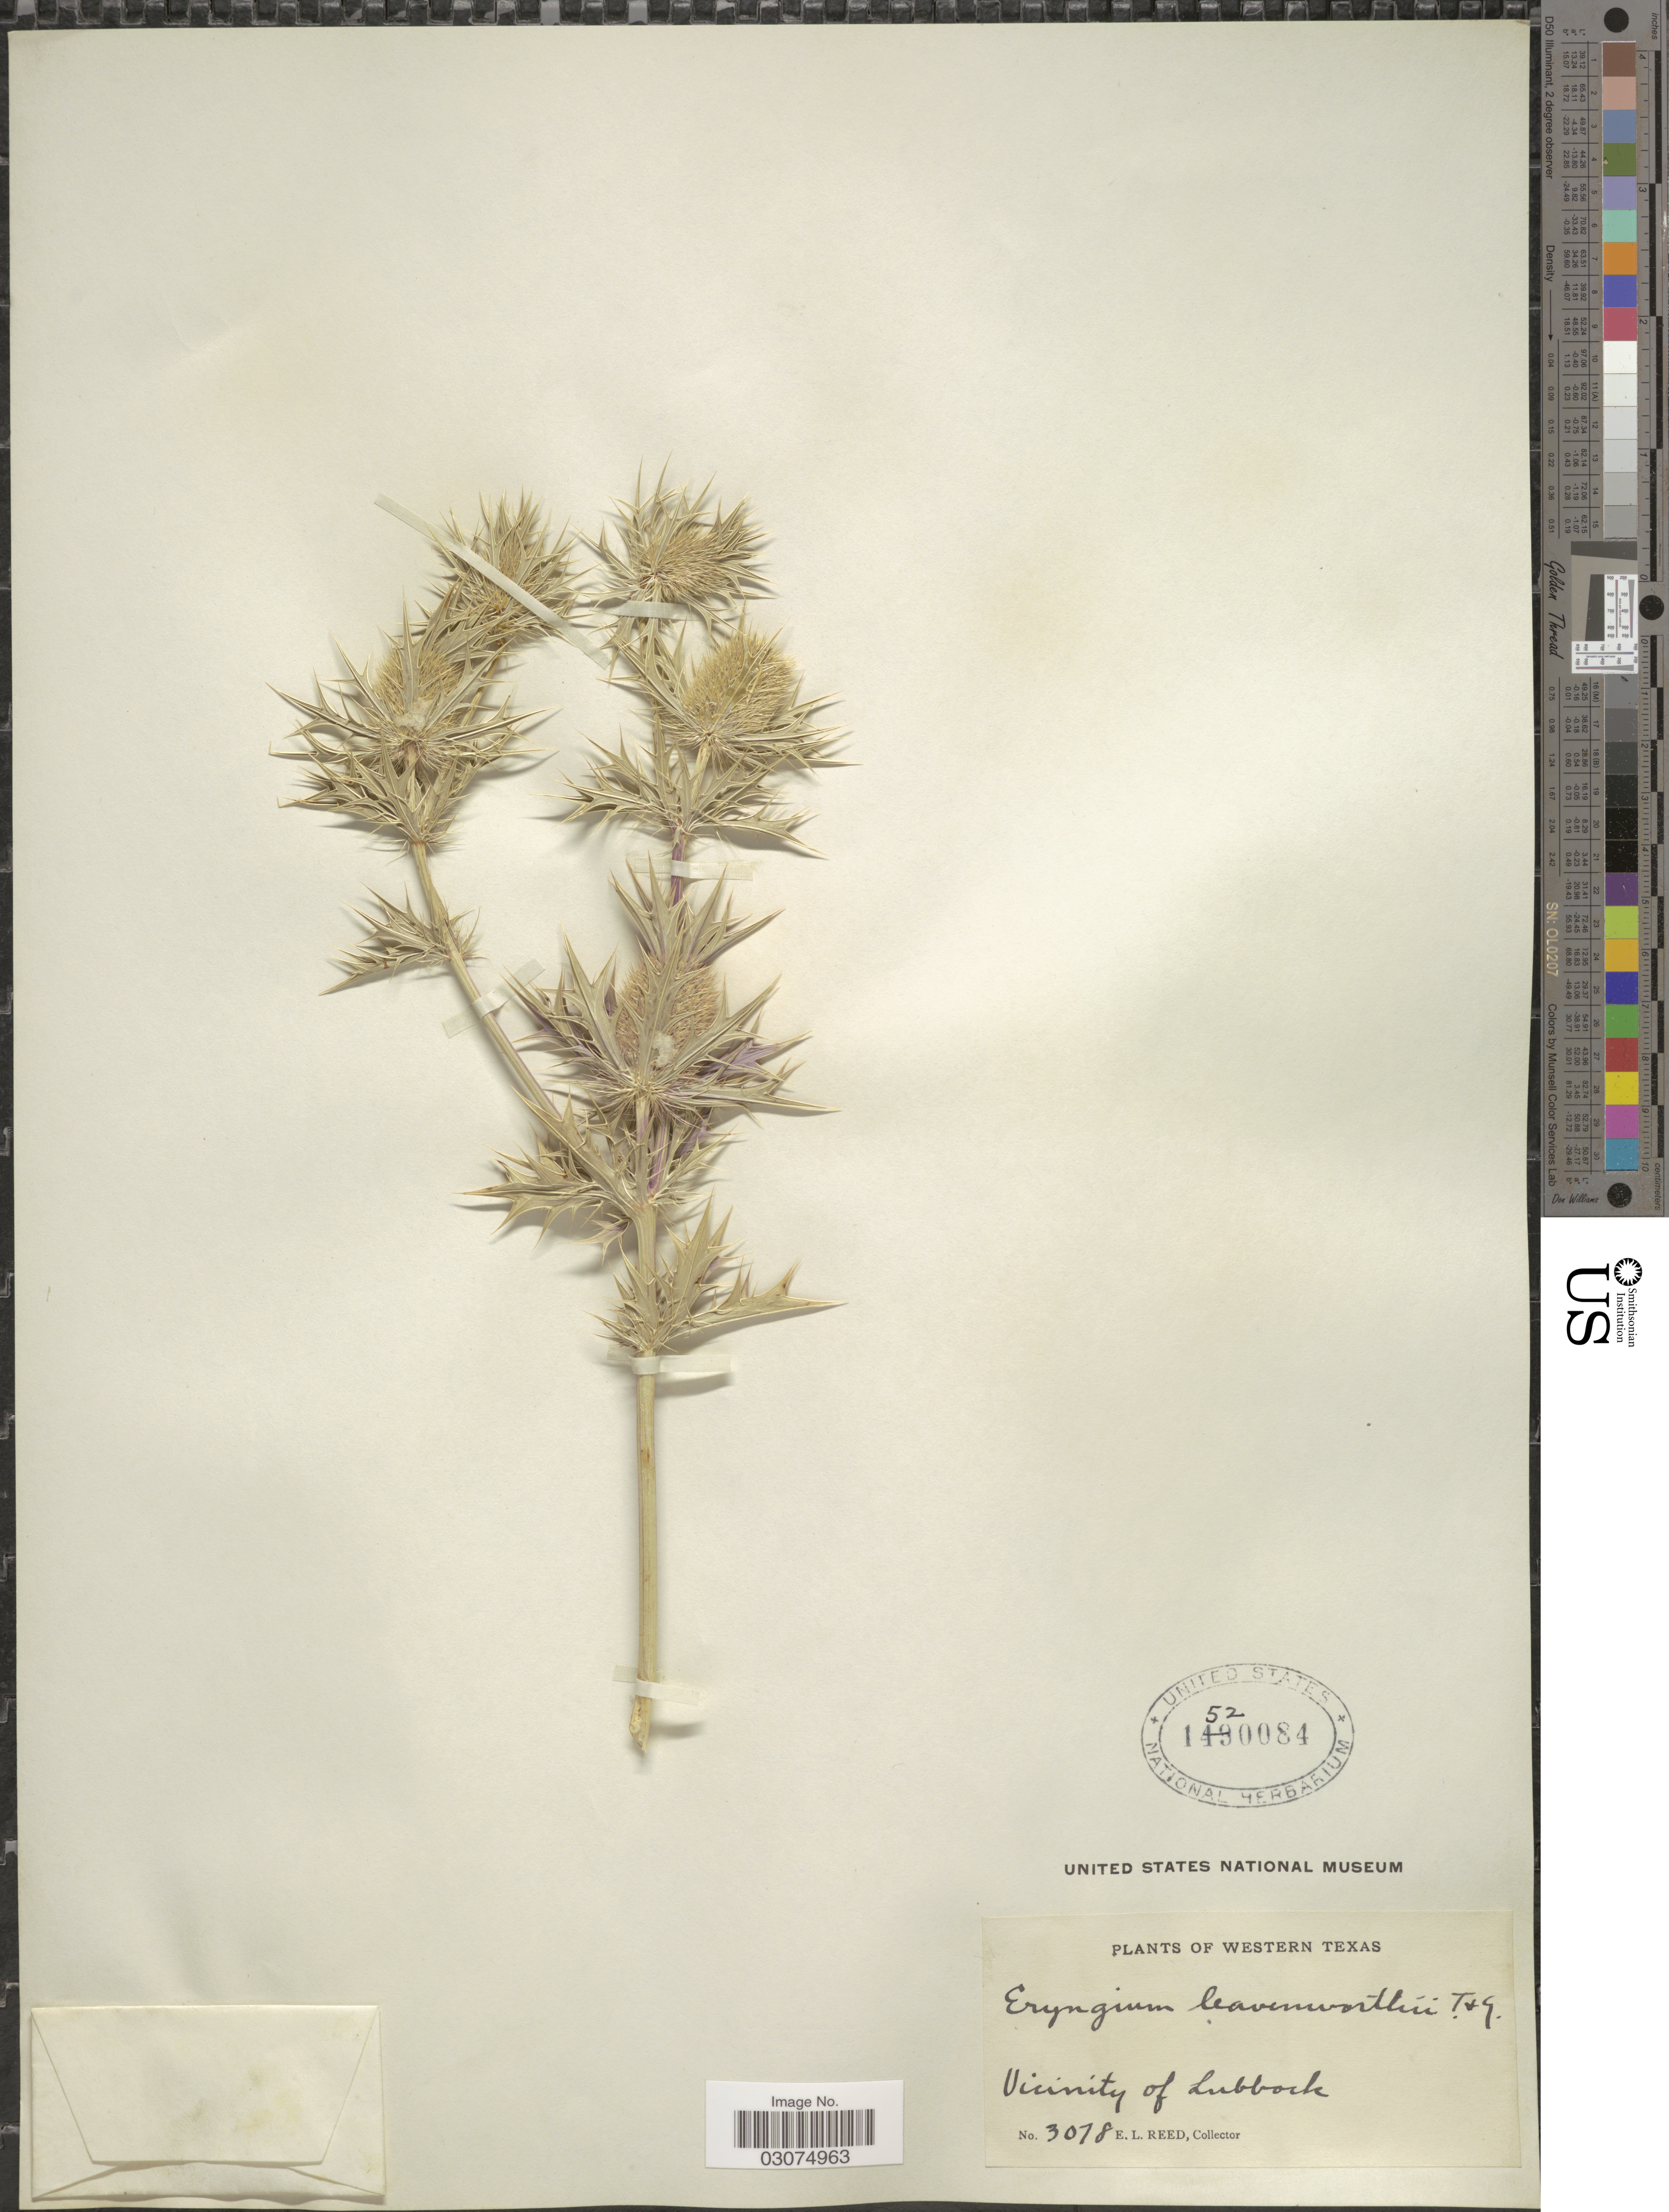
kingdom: Plantae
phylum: Tracheophyta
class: Magnoliopsida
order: Apiales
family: Apiaceae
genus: Eryngium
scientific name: Eryngium leavenworthii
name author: Torr. & A. Gray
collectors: E. Reed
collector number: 3078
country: United States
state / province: Texas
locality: Western Texas. Vicinity of Lubbock.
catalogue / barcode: US 1520084